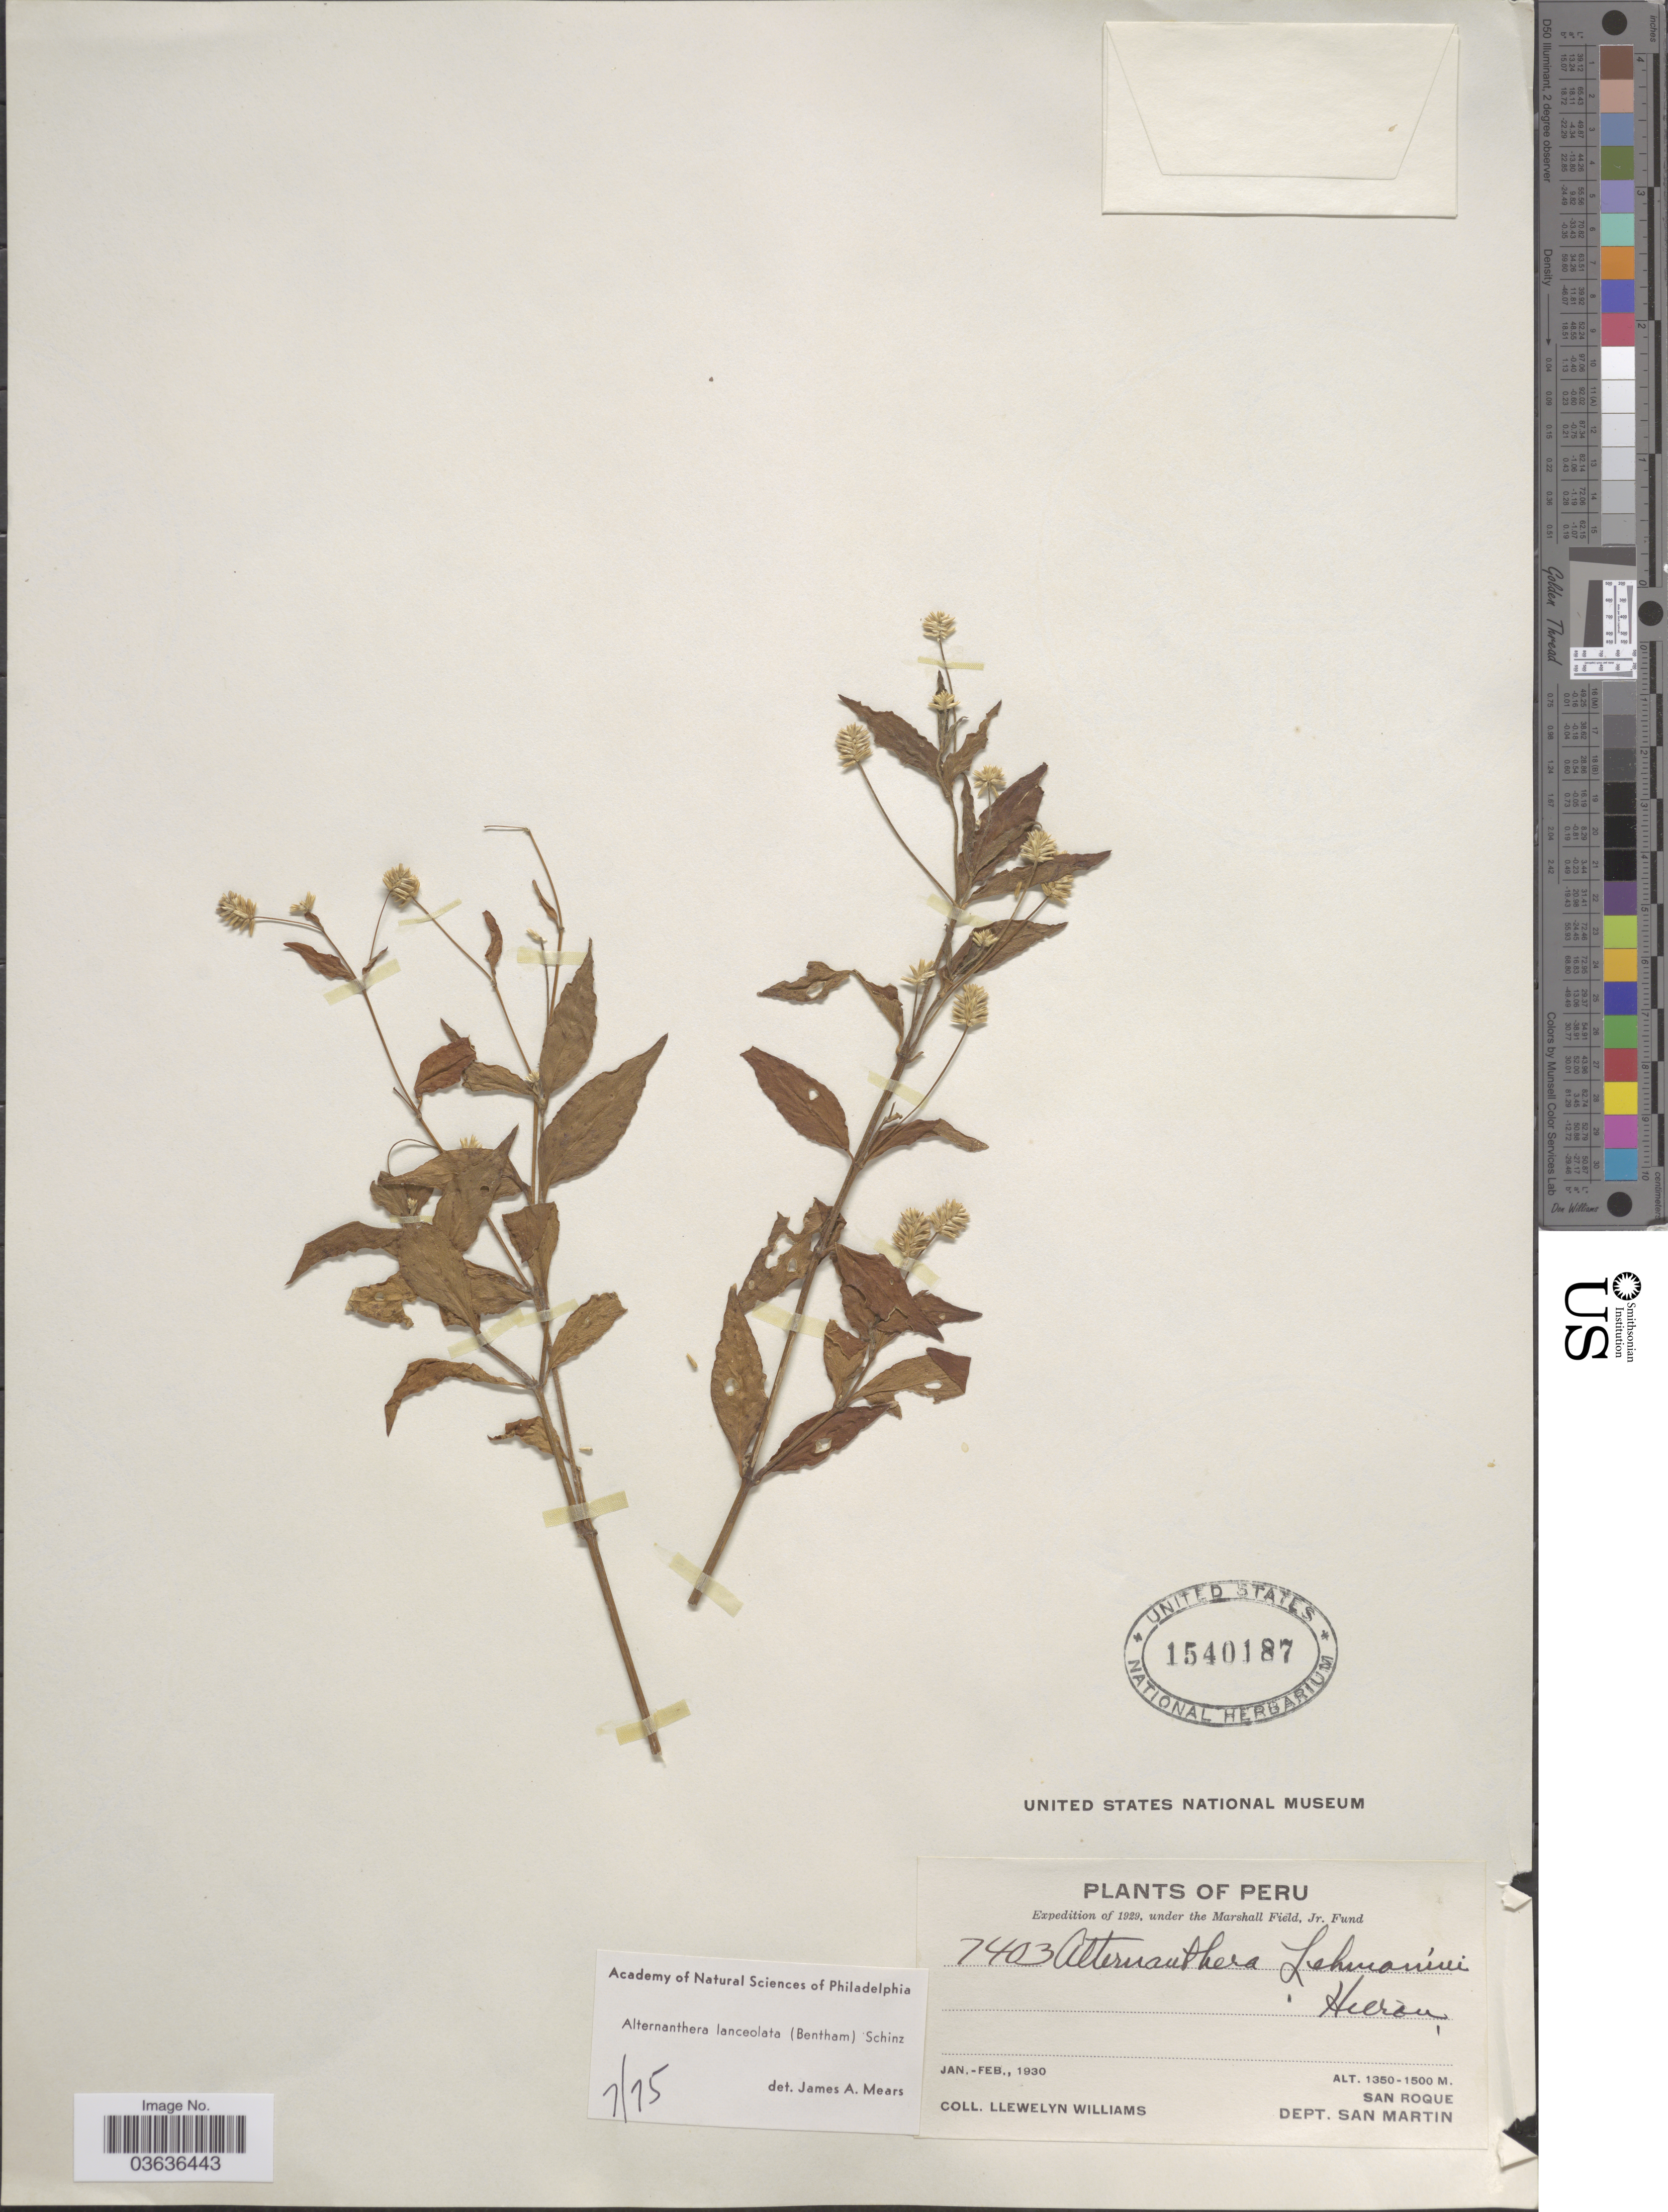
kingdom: Plantae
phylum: Tracheophyta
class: Magnoliopsida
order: Caryophyllales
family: Amaranthaceae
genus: Alternanthera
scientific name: Alternanthera lanceolata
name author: (Benth.) Schinz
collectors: Ll. Williams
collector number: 7403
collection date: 1930-01/1930-02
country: Peru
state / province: San Martín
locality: San Roque. Dept. San Martin.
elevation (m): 1350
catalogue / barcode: US 1540187